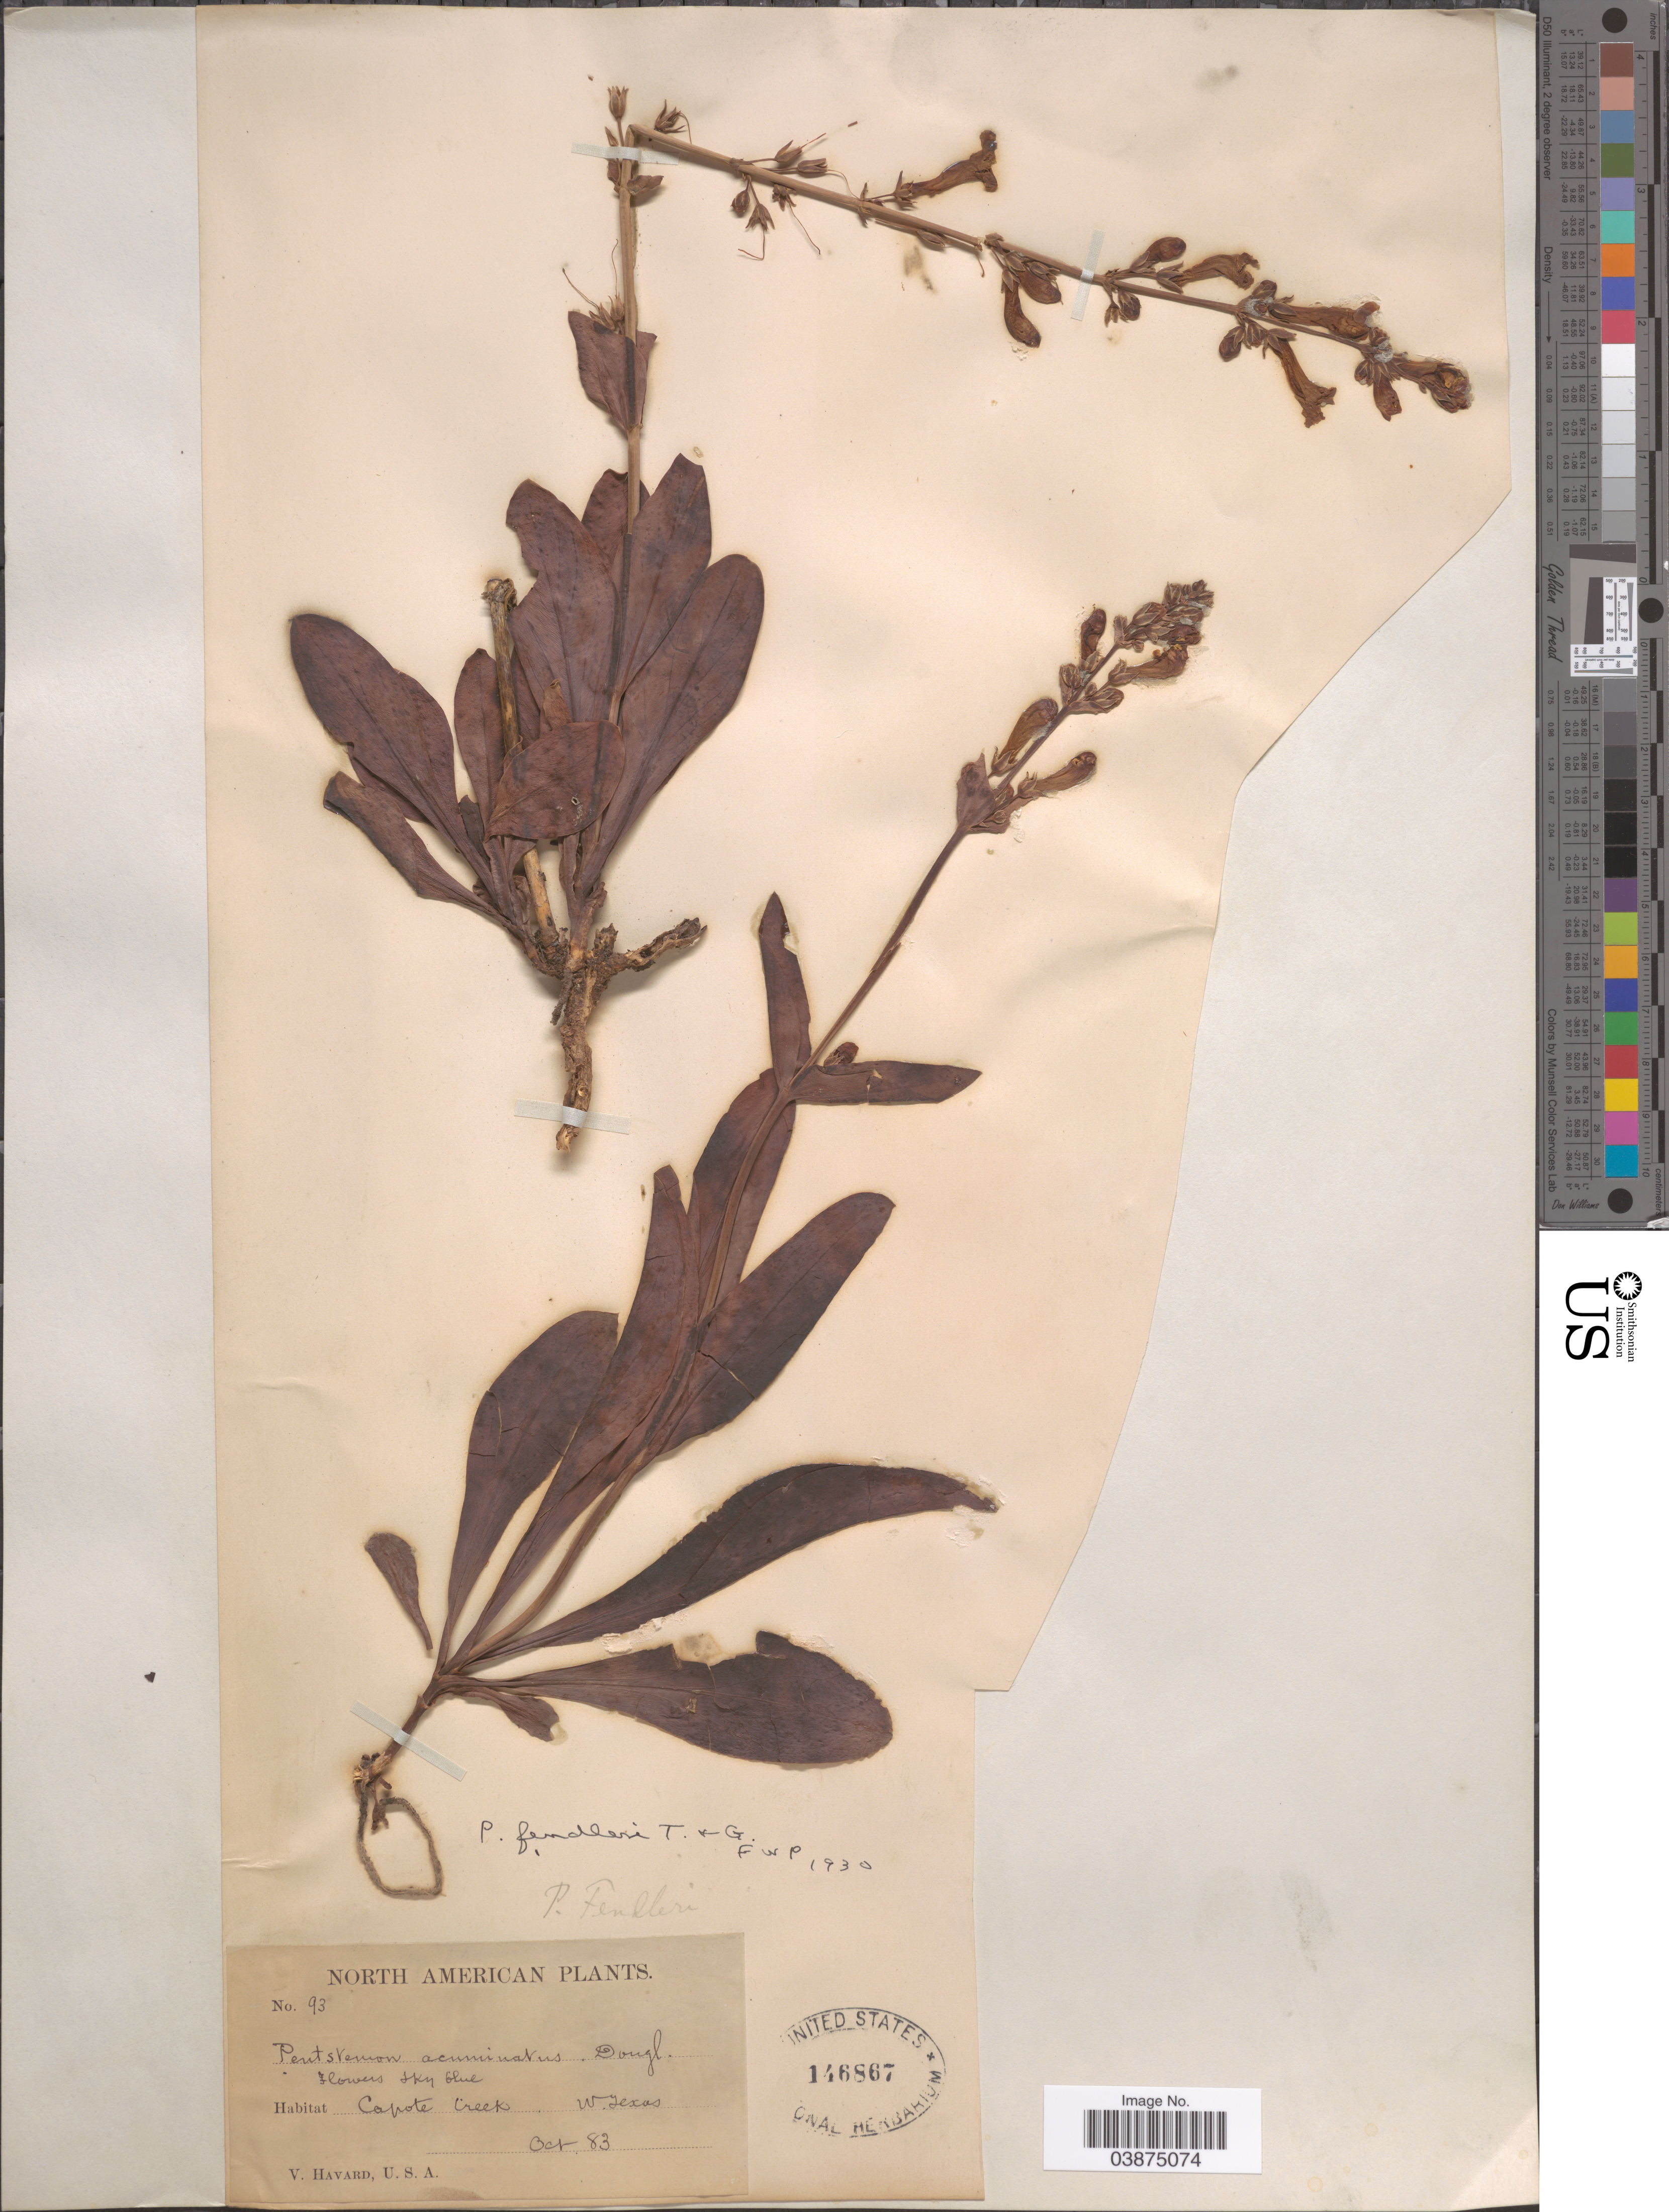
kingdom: Plantae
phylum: Tracheophyta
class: Magnoliopsida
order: Lamiales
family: Plantaginaceae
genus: Penstemon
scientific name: Penstemon fendleri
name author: Torr. & A. Gray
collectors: V. Havard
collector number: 93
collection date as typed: Transcribed d/m/y: /10/83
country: United States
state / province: Texas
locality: Capote Creek.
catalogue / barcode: US 146867